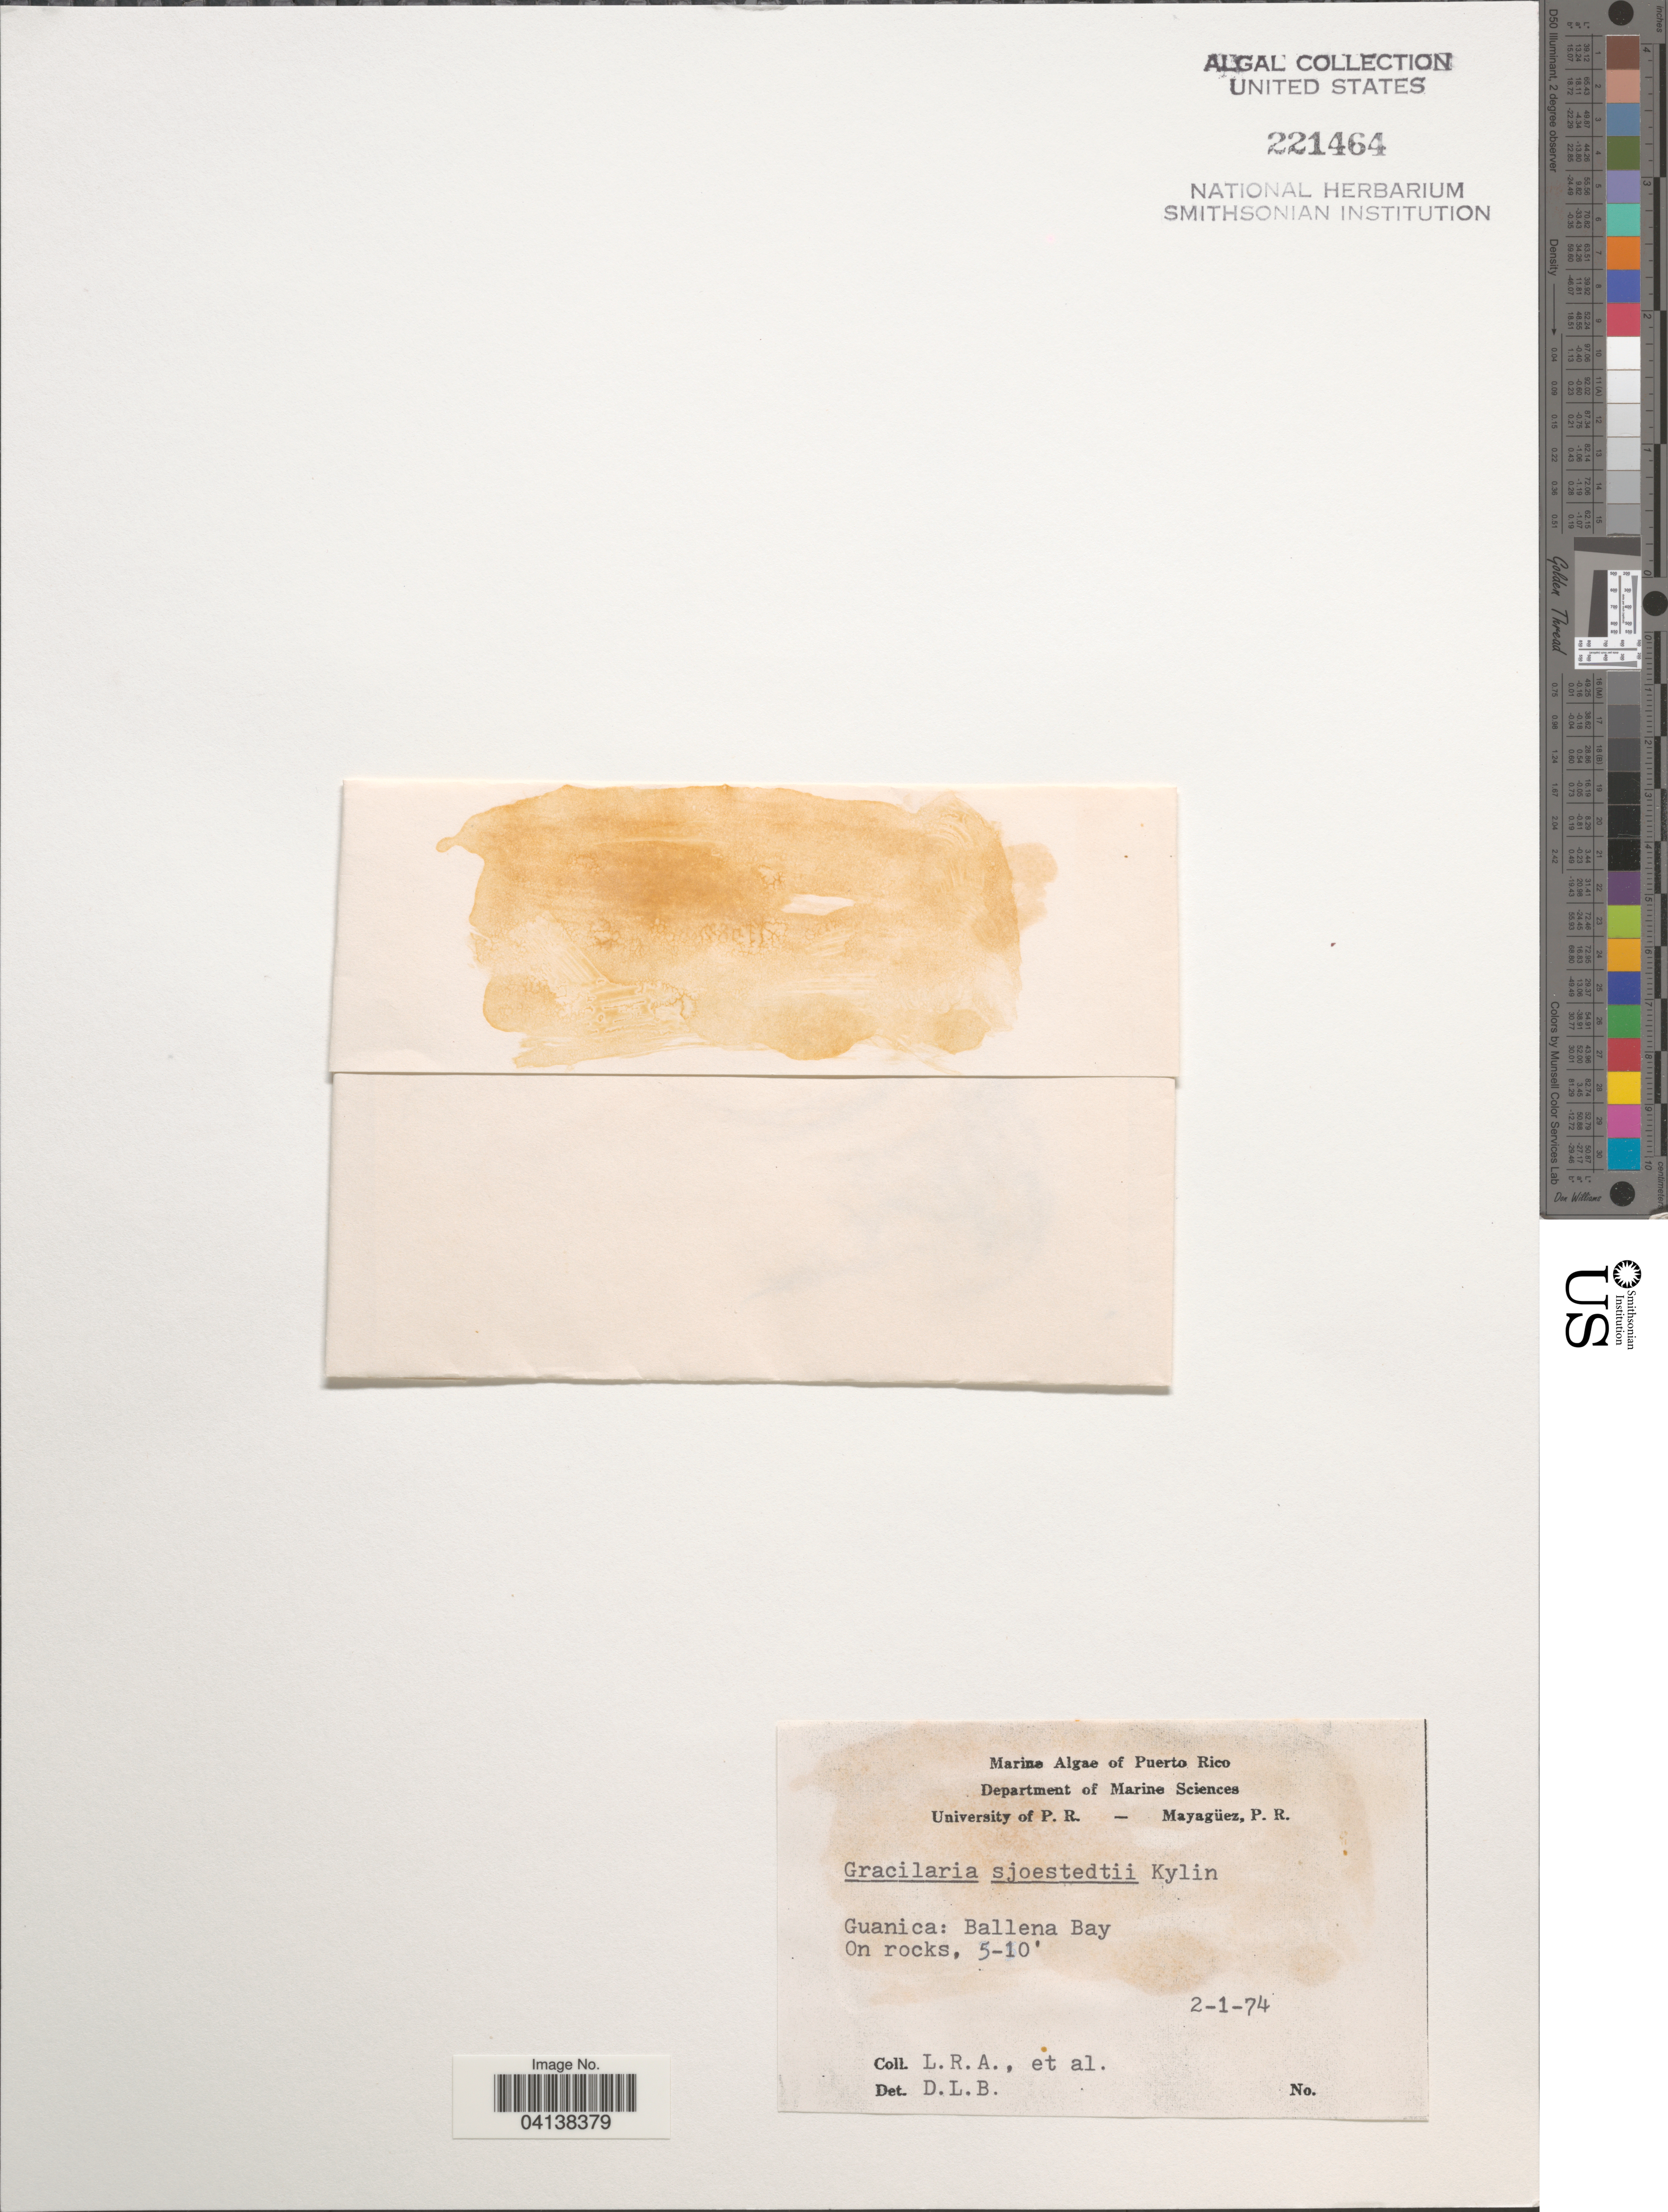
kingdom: Plantae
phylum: Rhodophyta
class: Florideophyceae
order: Gracilariales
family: Gracilariaceae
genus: Gracilariopsis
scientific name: Gracilariopsis andersonii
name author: (Grunow) E.Y. Dawson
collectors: L. R. A. & et al.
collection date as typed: Transcribed d/m/y: 2/1/74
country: Puerto Rico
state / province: Guánica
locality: Ballena Bay.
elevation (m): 2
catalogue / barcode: US 221464